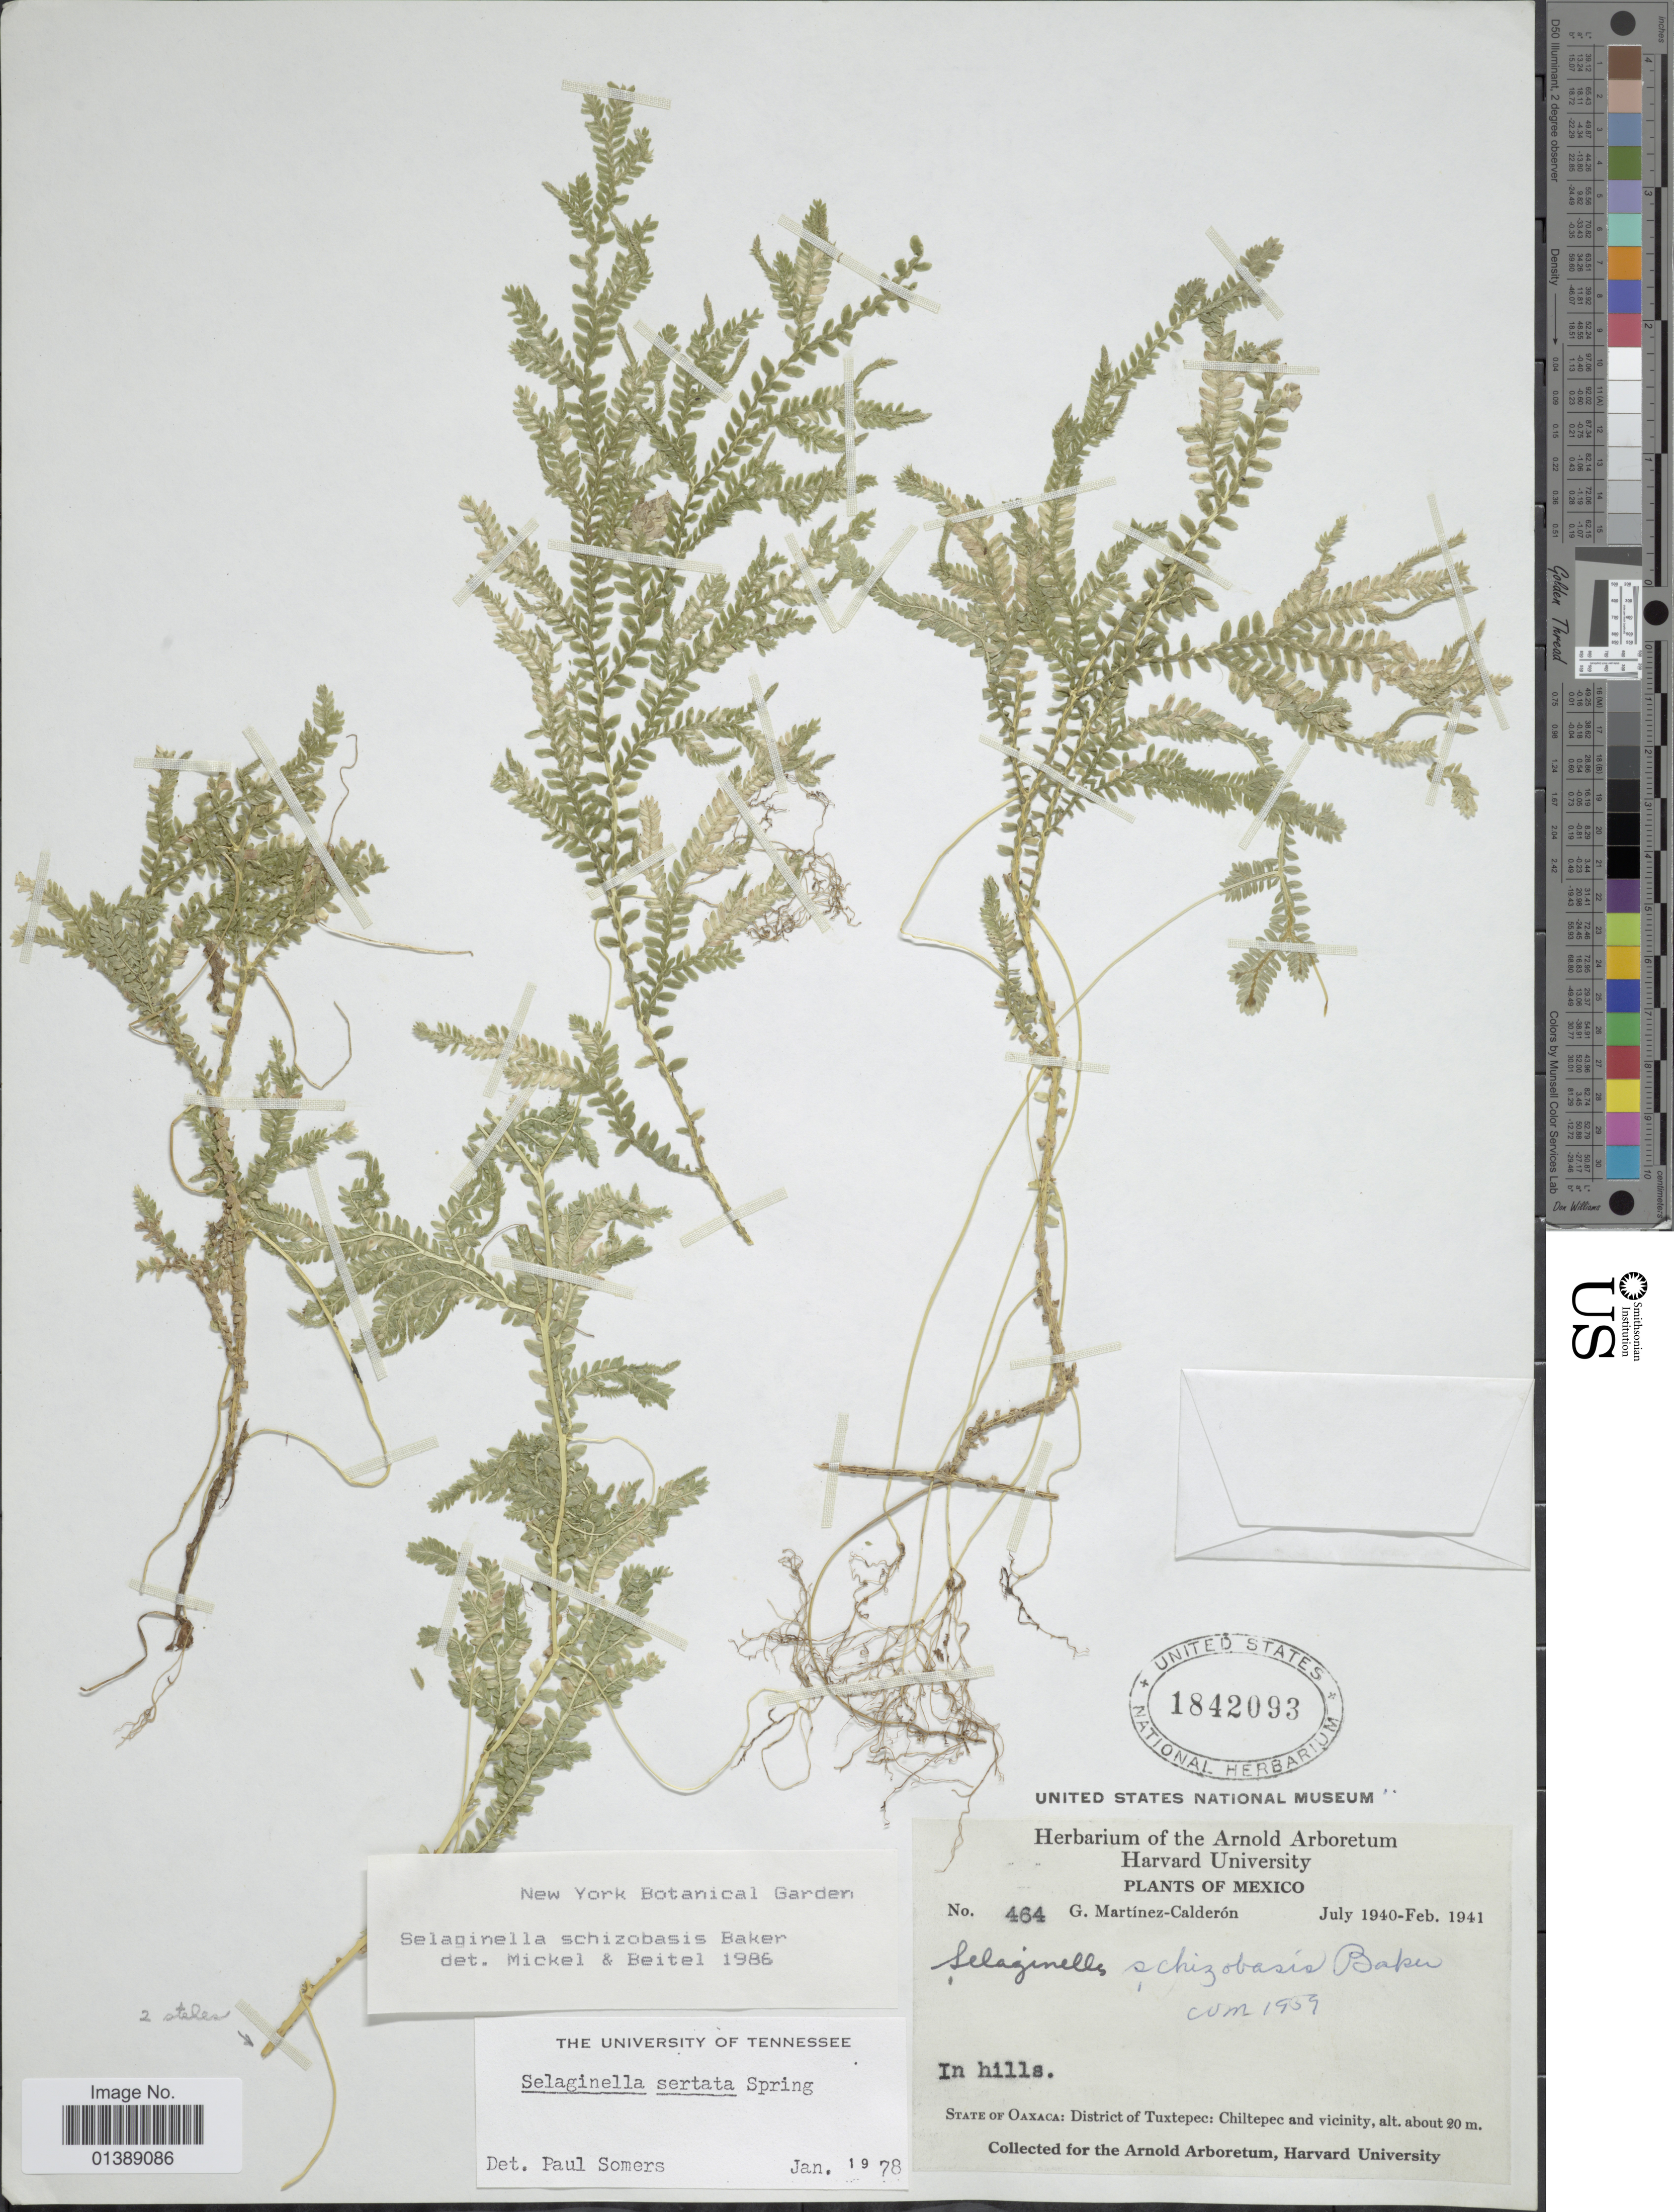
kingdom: Plantae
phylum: Tracheophyta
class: Lycopodiopsida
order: Selaginellales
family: Selaginellaceae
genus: Selaginella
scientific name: Selaginella schizobasis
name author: Baker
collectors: G. Martínez Calderón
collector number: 464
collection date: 1940-07/1941-02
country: Mexico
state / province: Oaxaca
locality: District of Tuxtepec: Chiltepec and vicinity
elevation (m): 20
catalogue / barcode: US 1842093